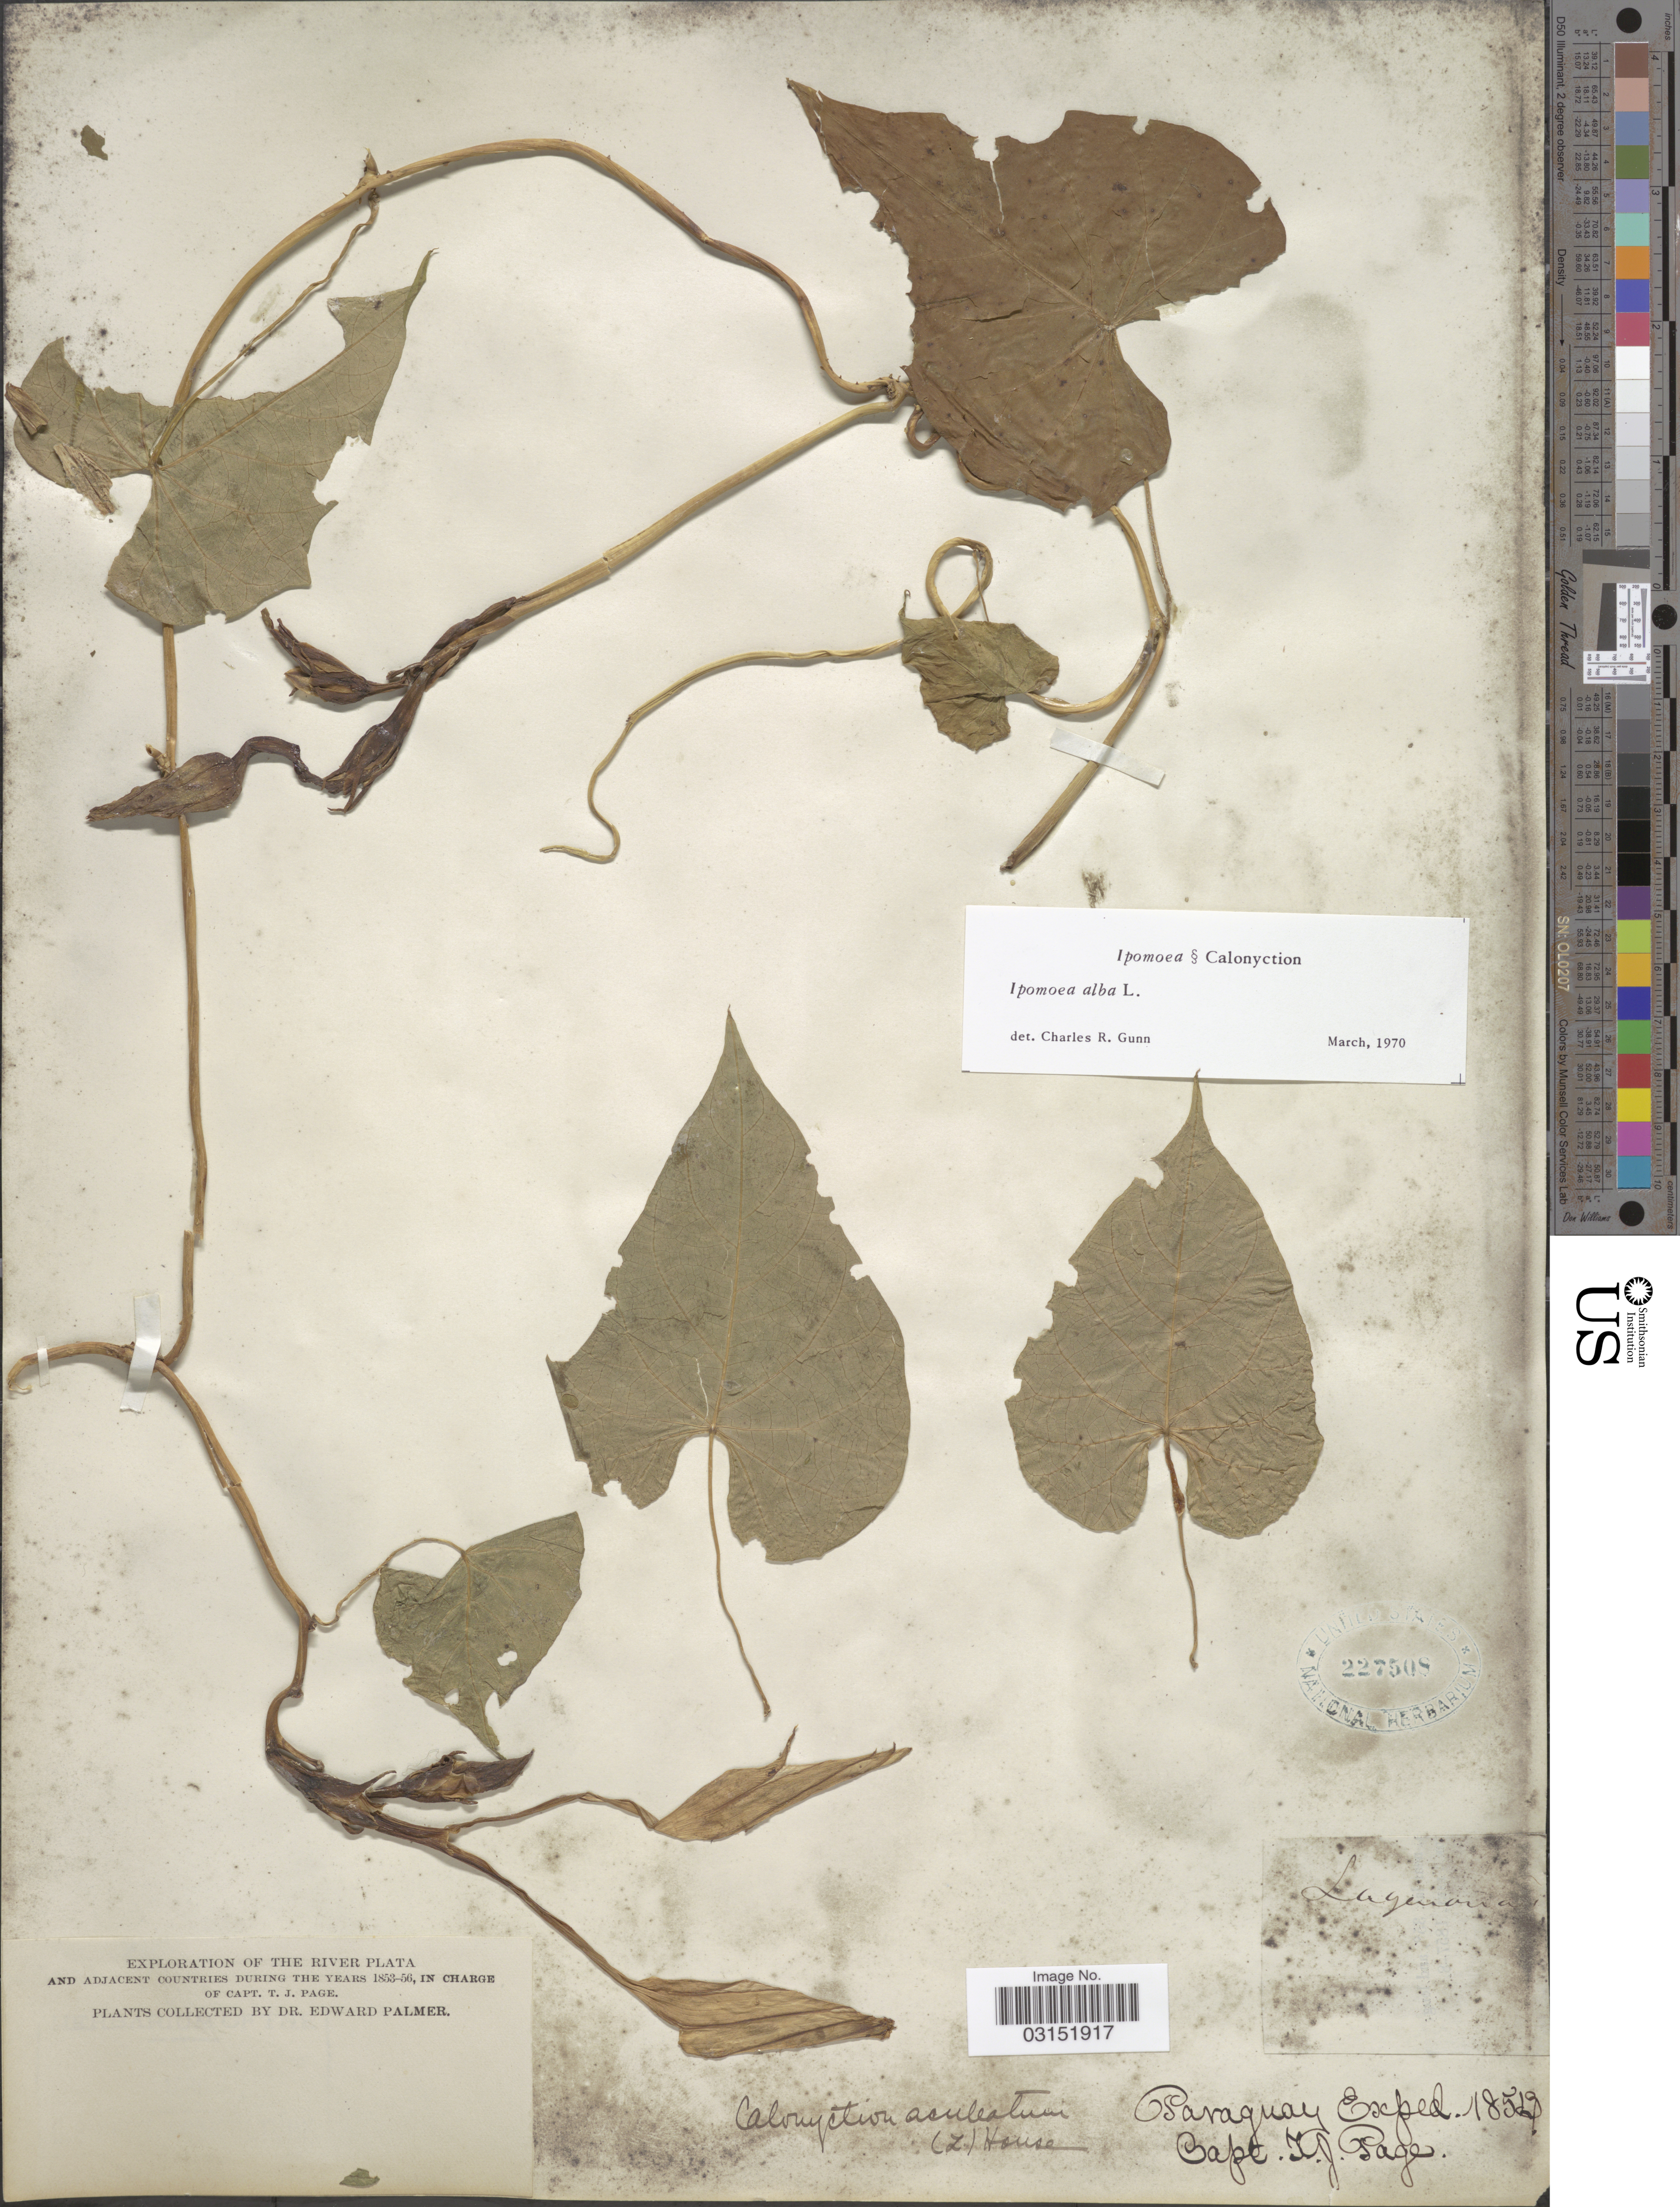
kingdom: Plantae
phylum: Tracheophyta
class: Magnoliopsida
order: Solanales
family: Convolvulaceae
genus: Ipomoea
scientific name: Ipomoea alba L.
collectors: T. J. Page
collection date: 1854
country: Paraguay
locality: The River Plata and adjacent countries.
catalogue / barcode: US 227508